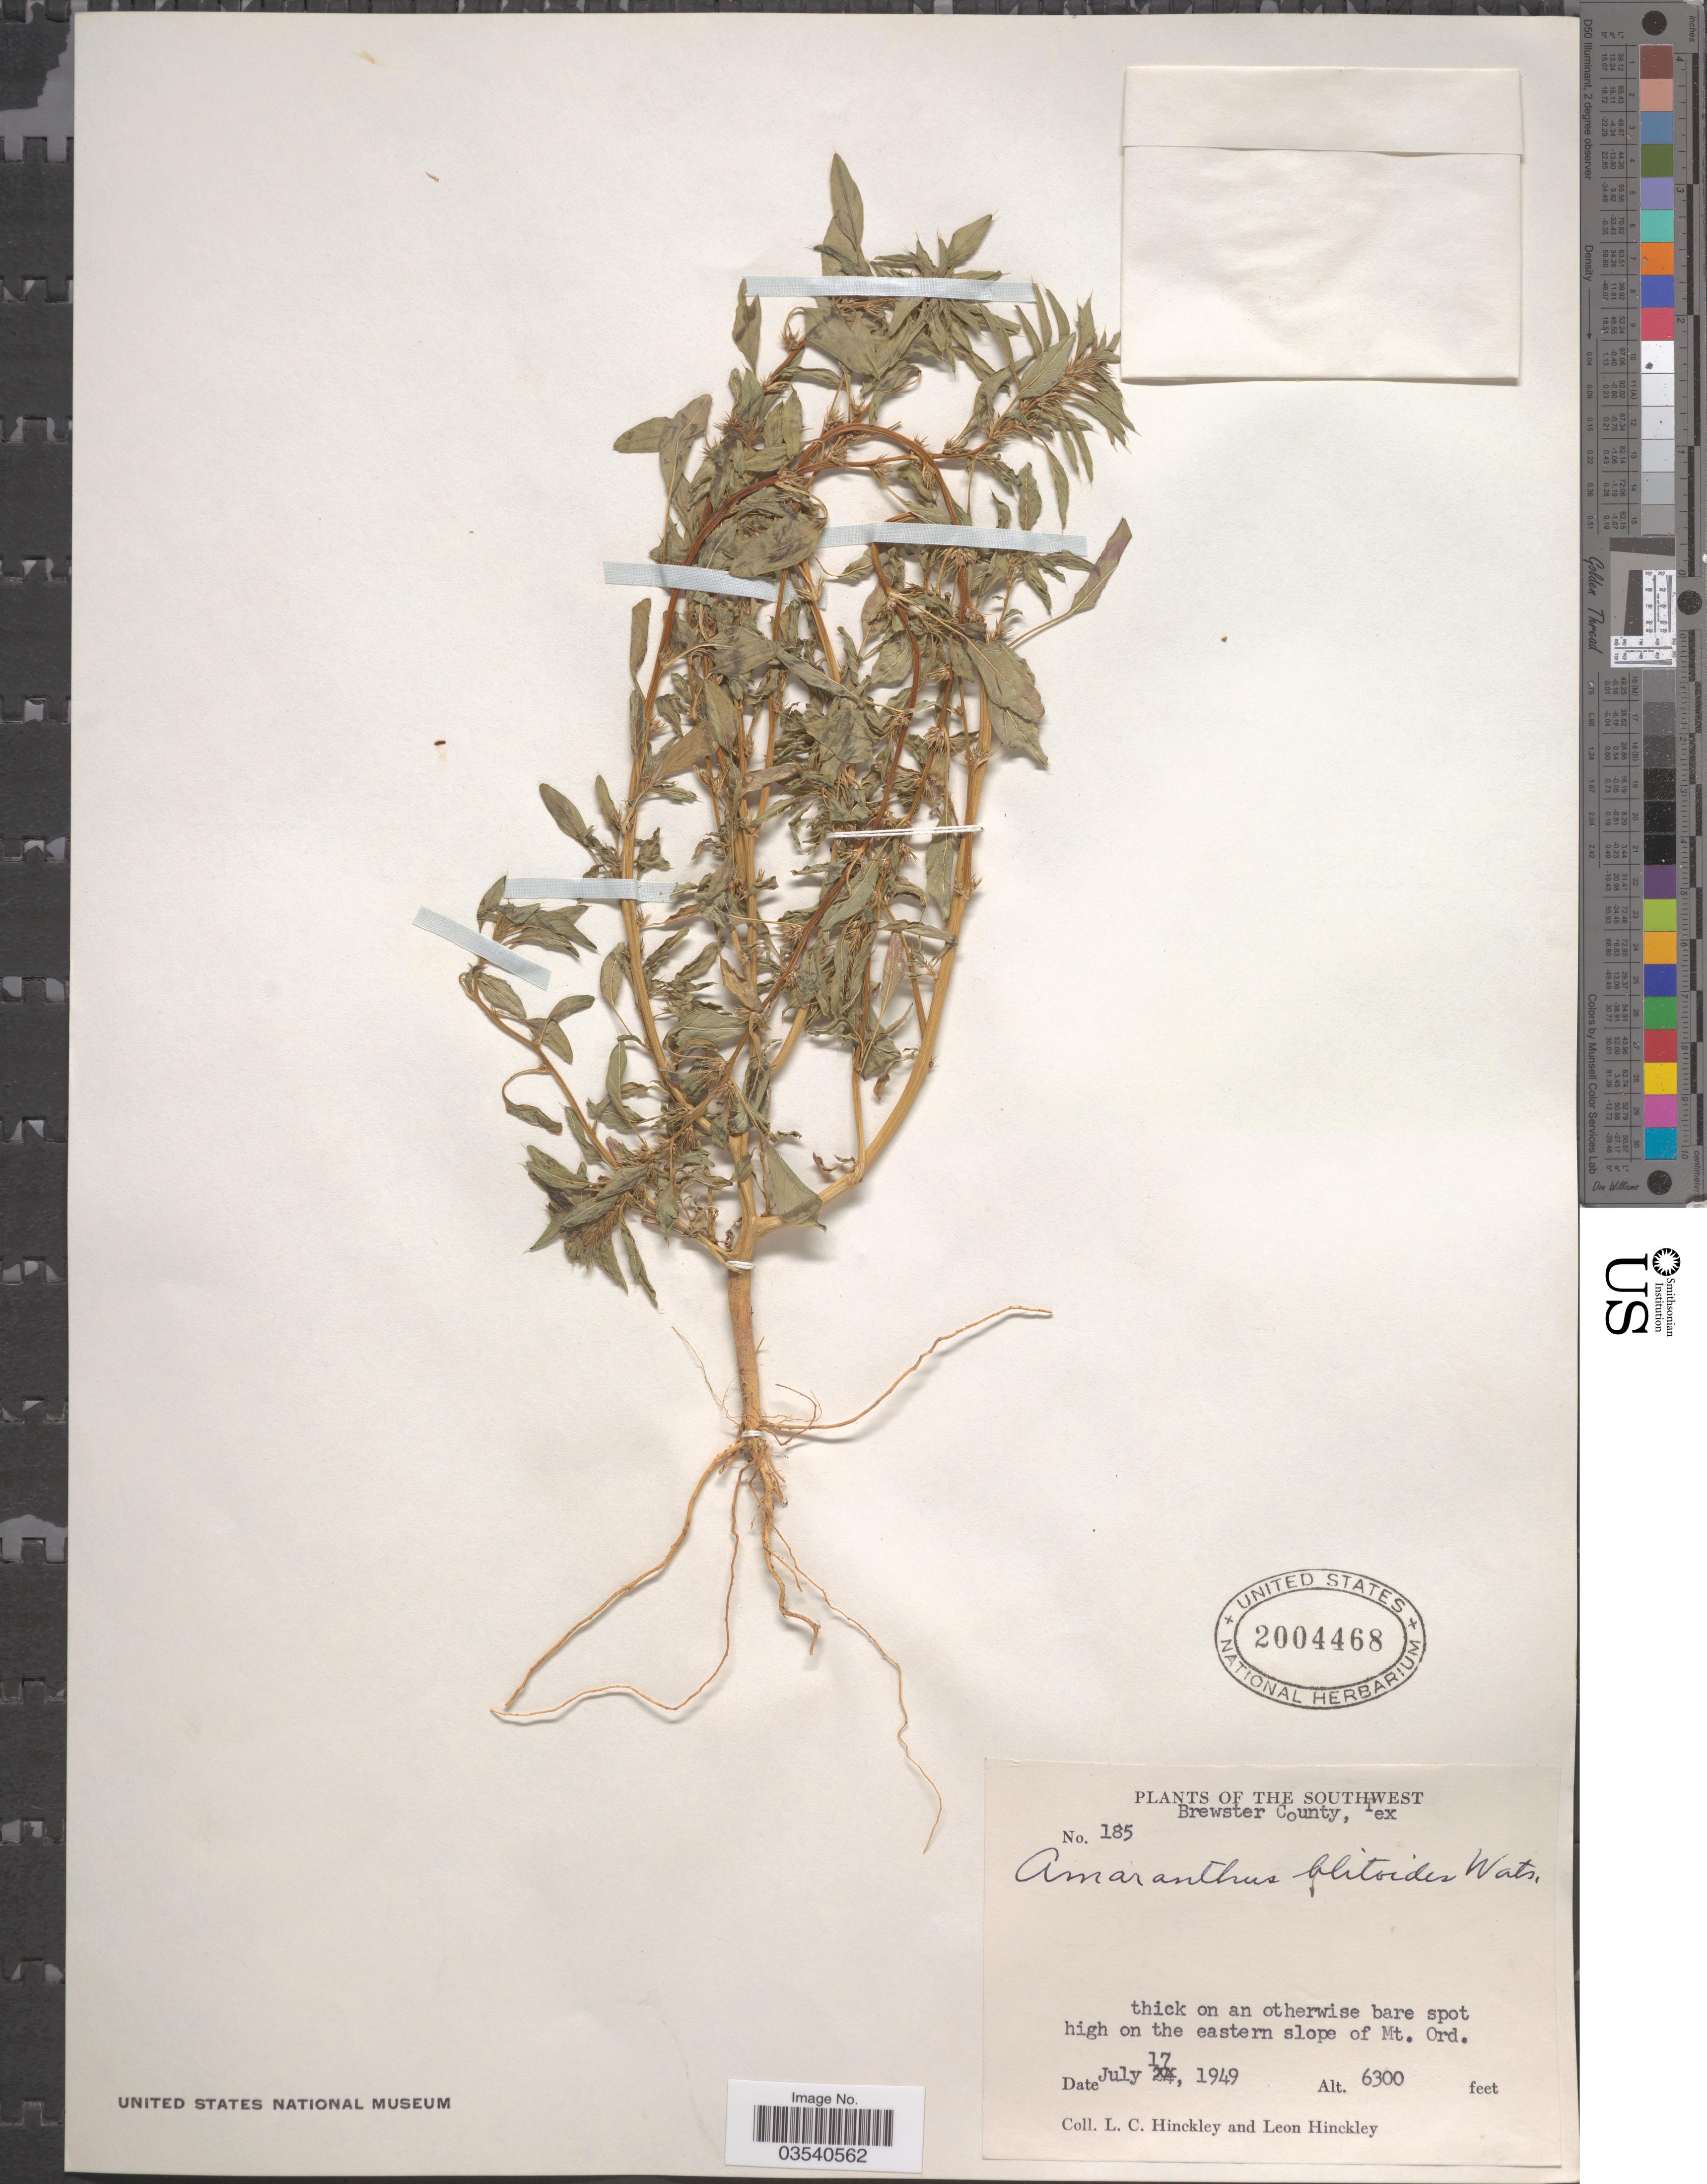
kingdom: Plantae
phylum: Tracheophyta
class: Magnoliopsida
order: Caryophyllales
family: Amaranthaceae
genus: Amaranthus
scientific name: Amaranthus graecizans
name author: L.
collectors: L. Hinckley & L. Hinckley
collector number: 185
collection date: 1949-07-17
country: United States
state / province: Texas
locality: The Southwest. Brewster County. Thick on an otherwise bare spot high on the eastern slope of Mt. Ord.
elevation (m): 1920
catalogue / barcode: US 2004468